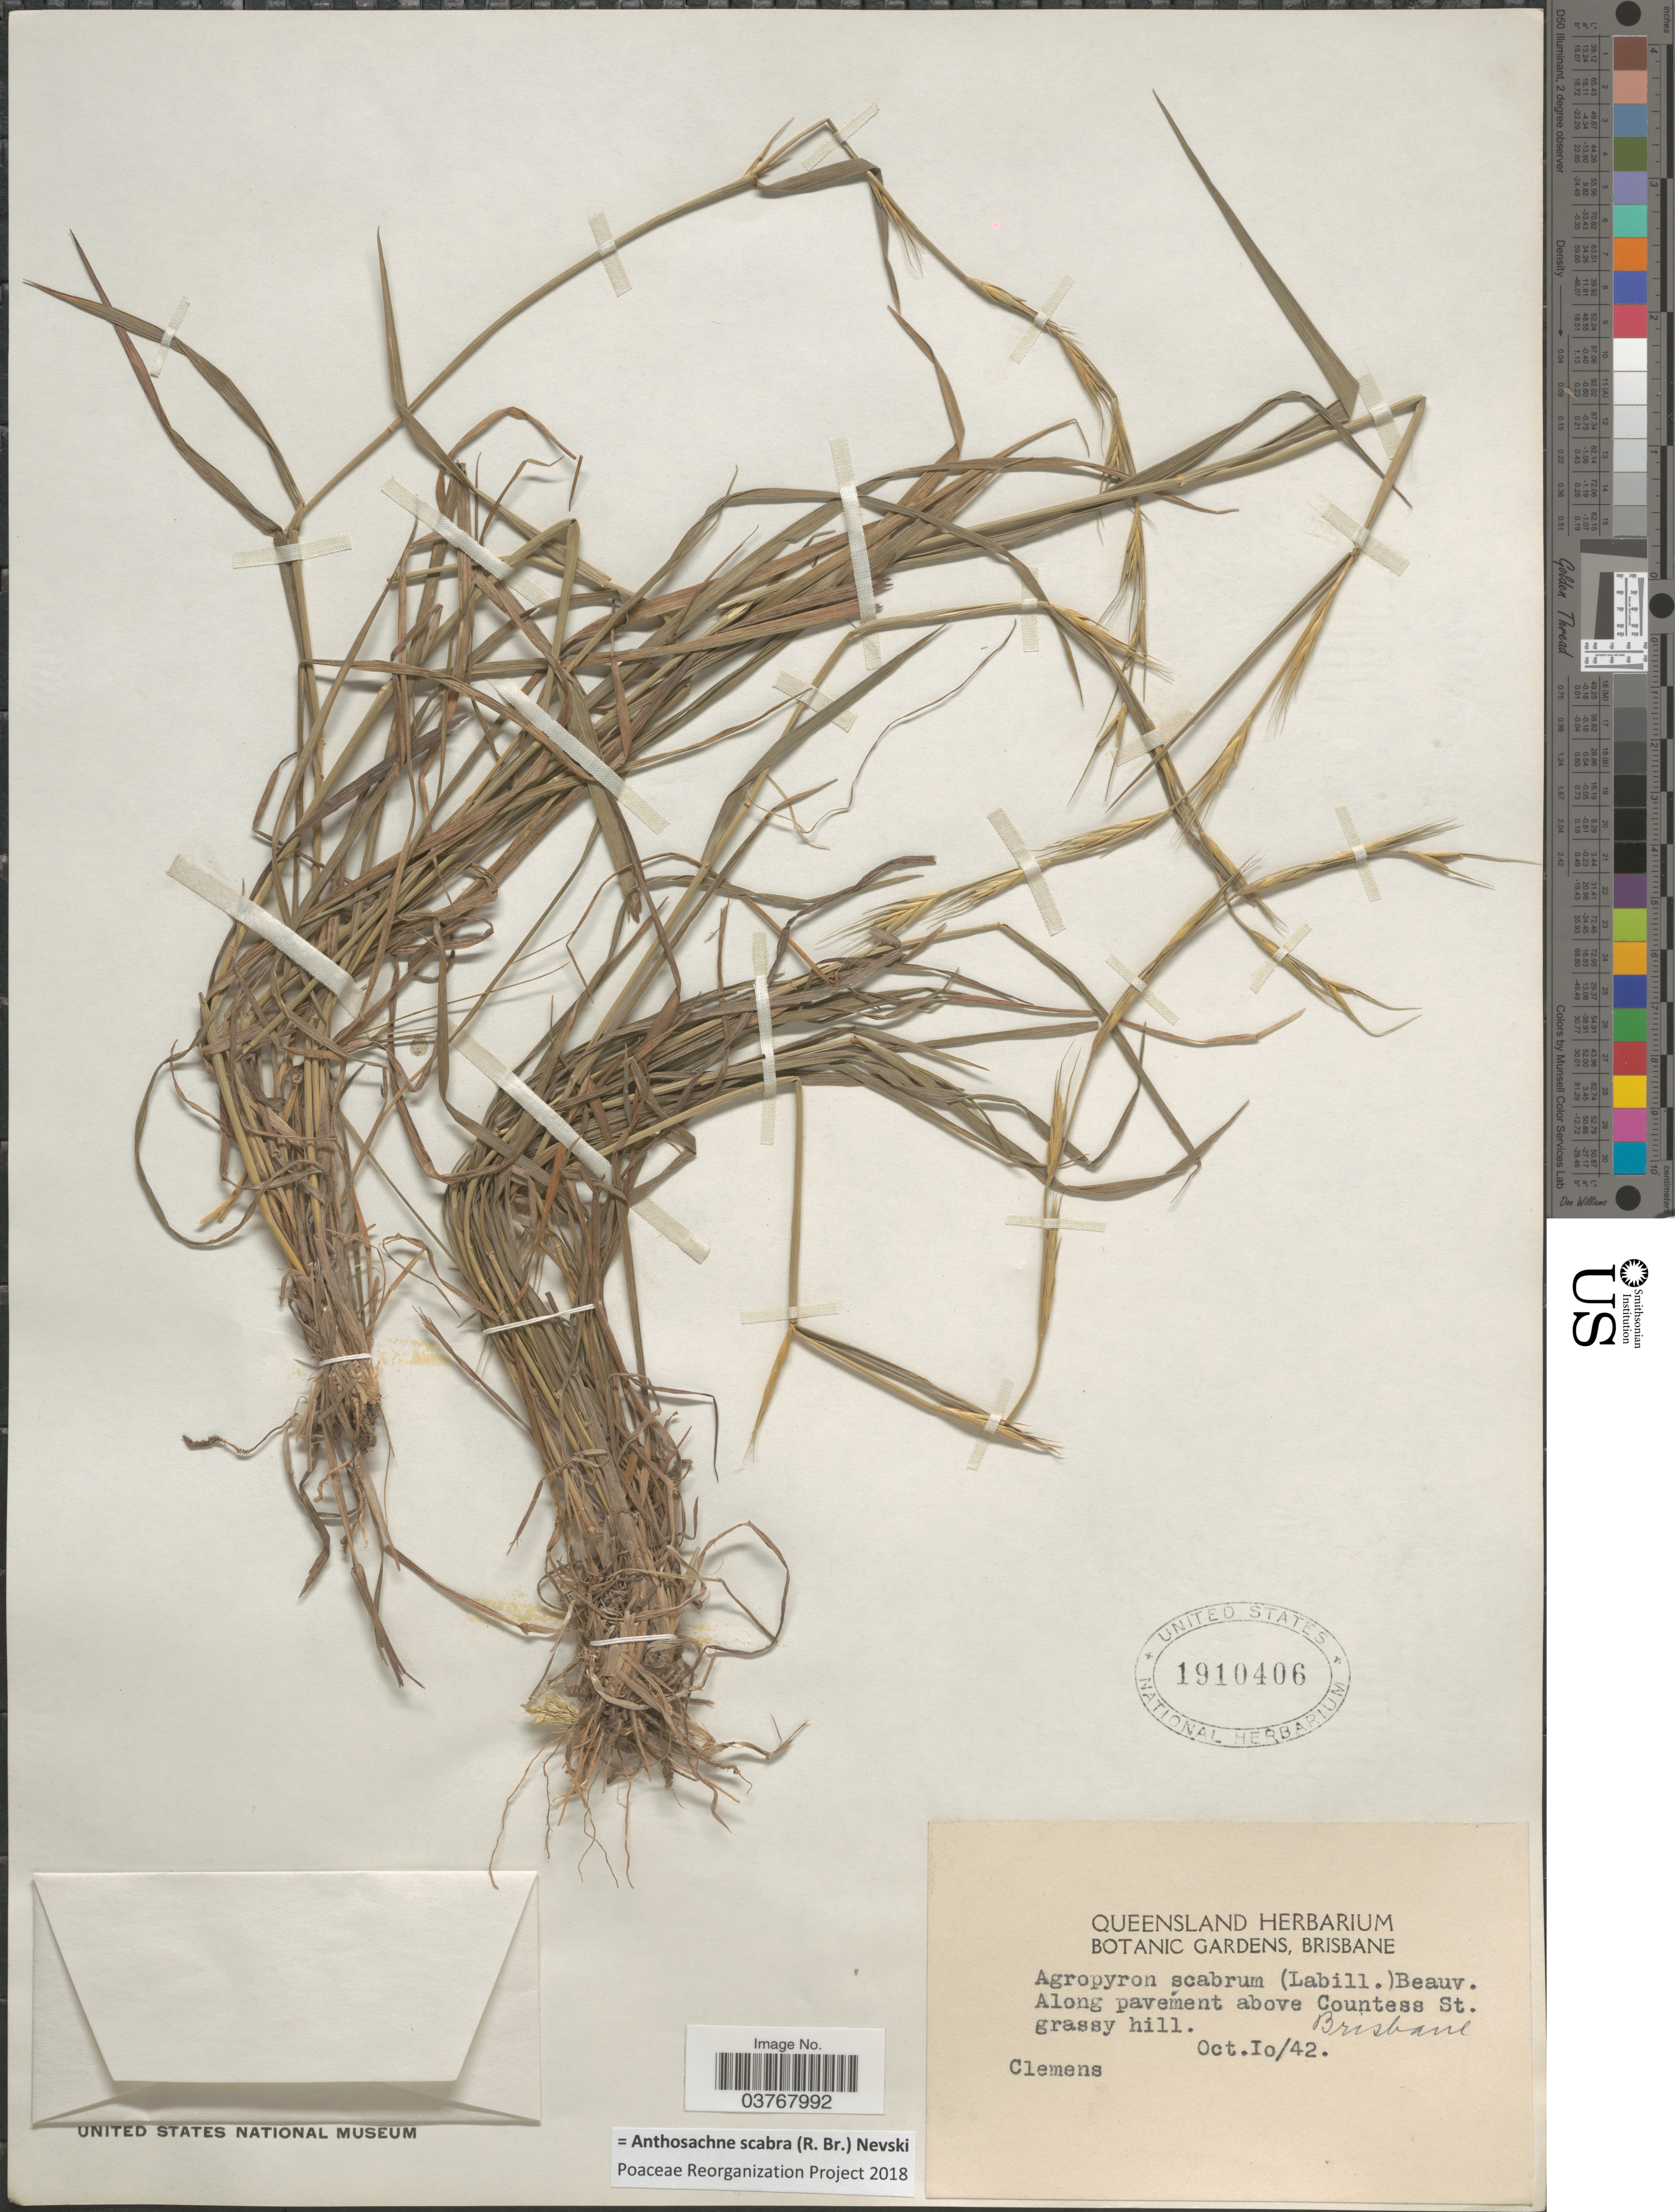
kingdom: Plantae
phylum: Tracheophyta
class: Liliopsida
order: Poales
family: Poaceae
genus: Anthosachne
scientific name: Anthosachne scabra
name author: (R. Br.) Nevski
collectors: -. Clemens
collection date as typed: Transcribed d/m/y: 10/10/42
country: Australia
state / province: Queensland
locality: Along pavement above Countess St. Brisbane.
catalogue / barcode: US 1910406